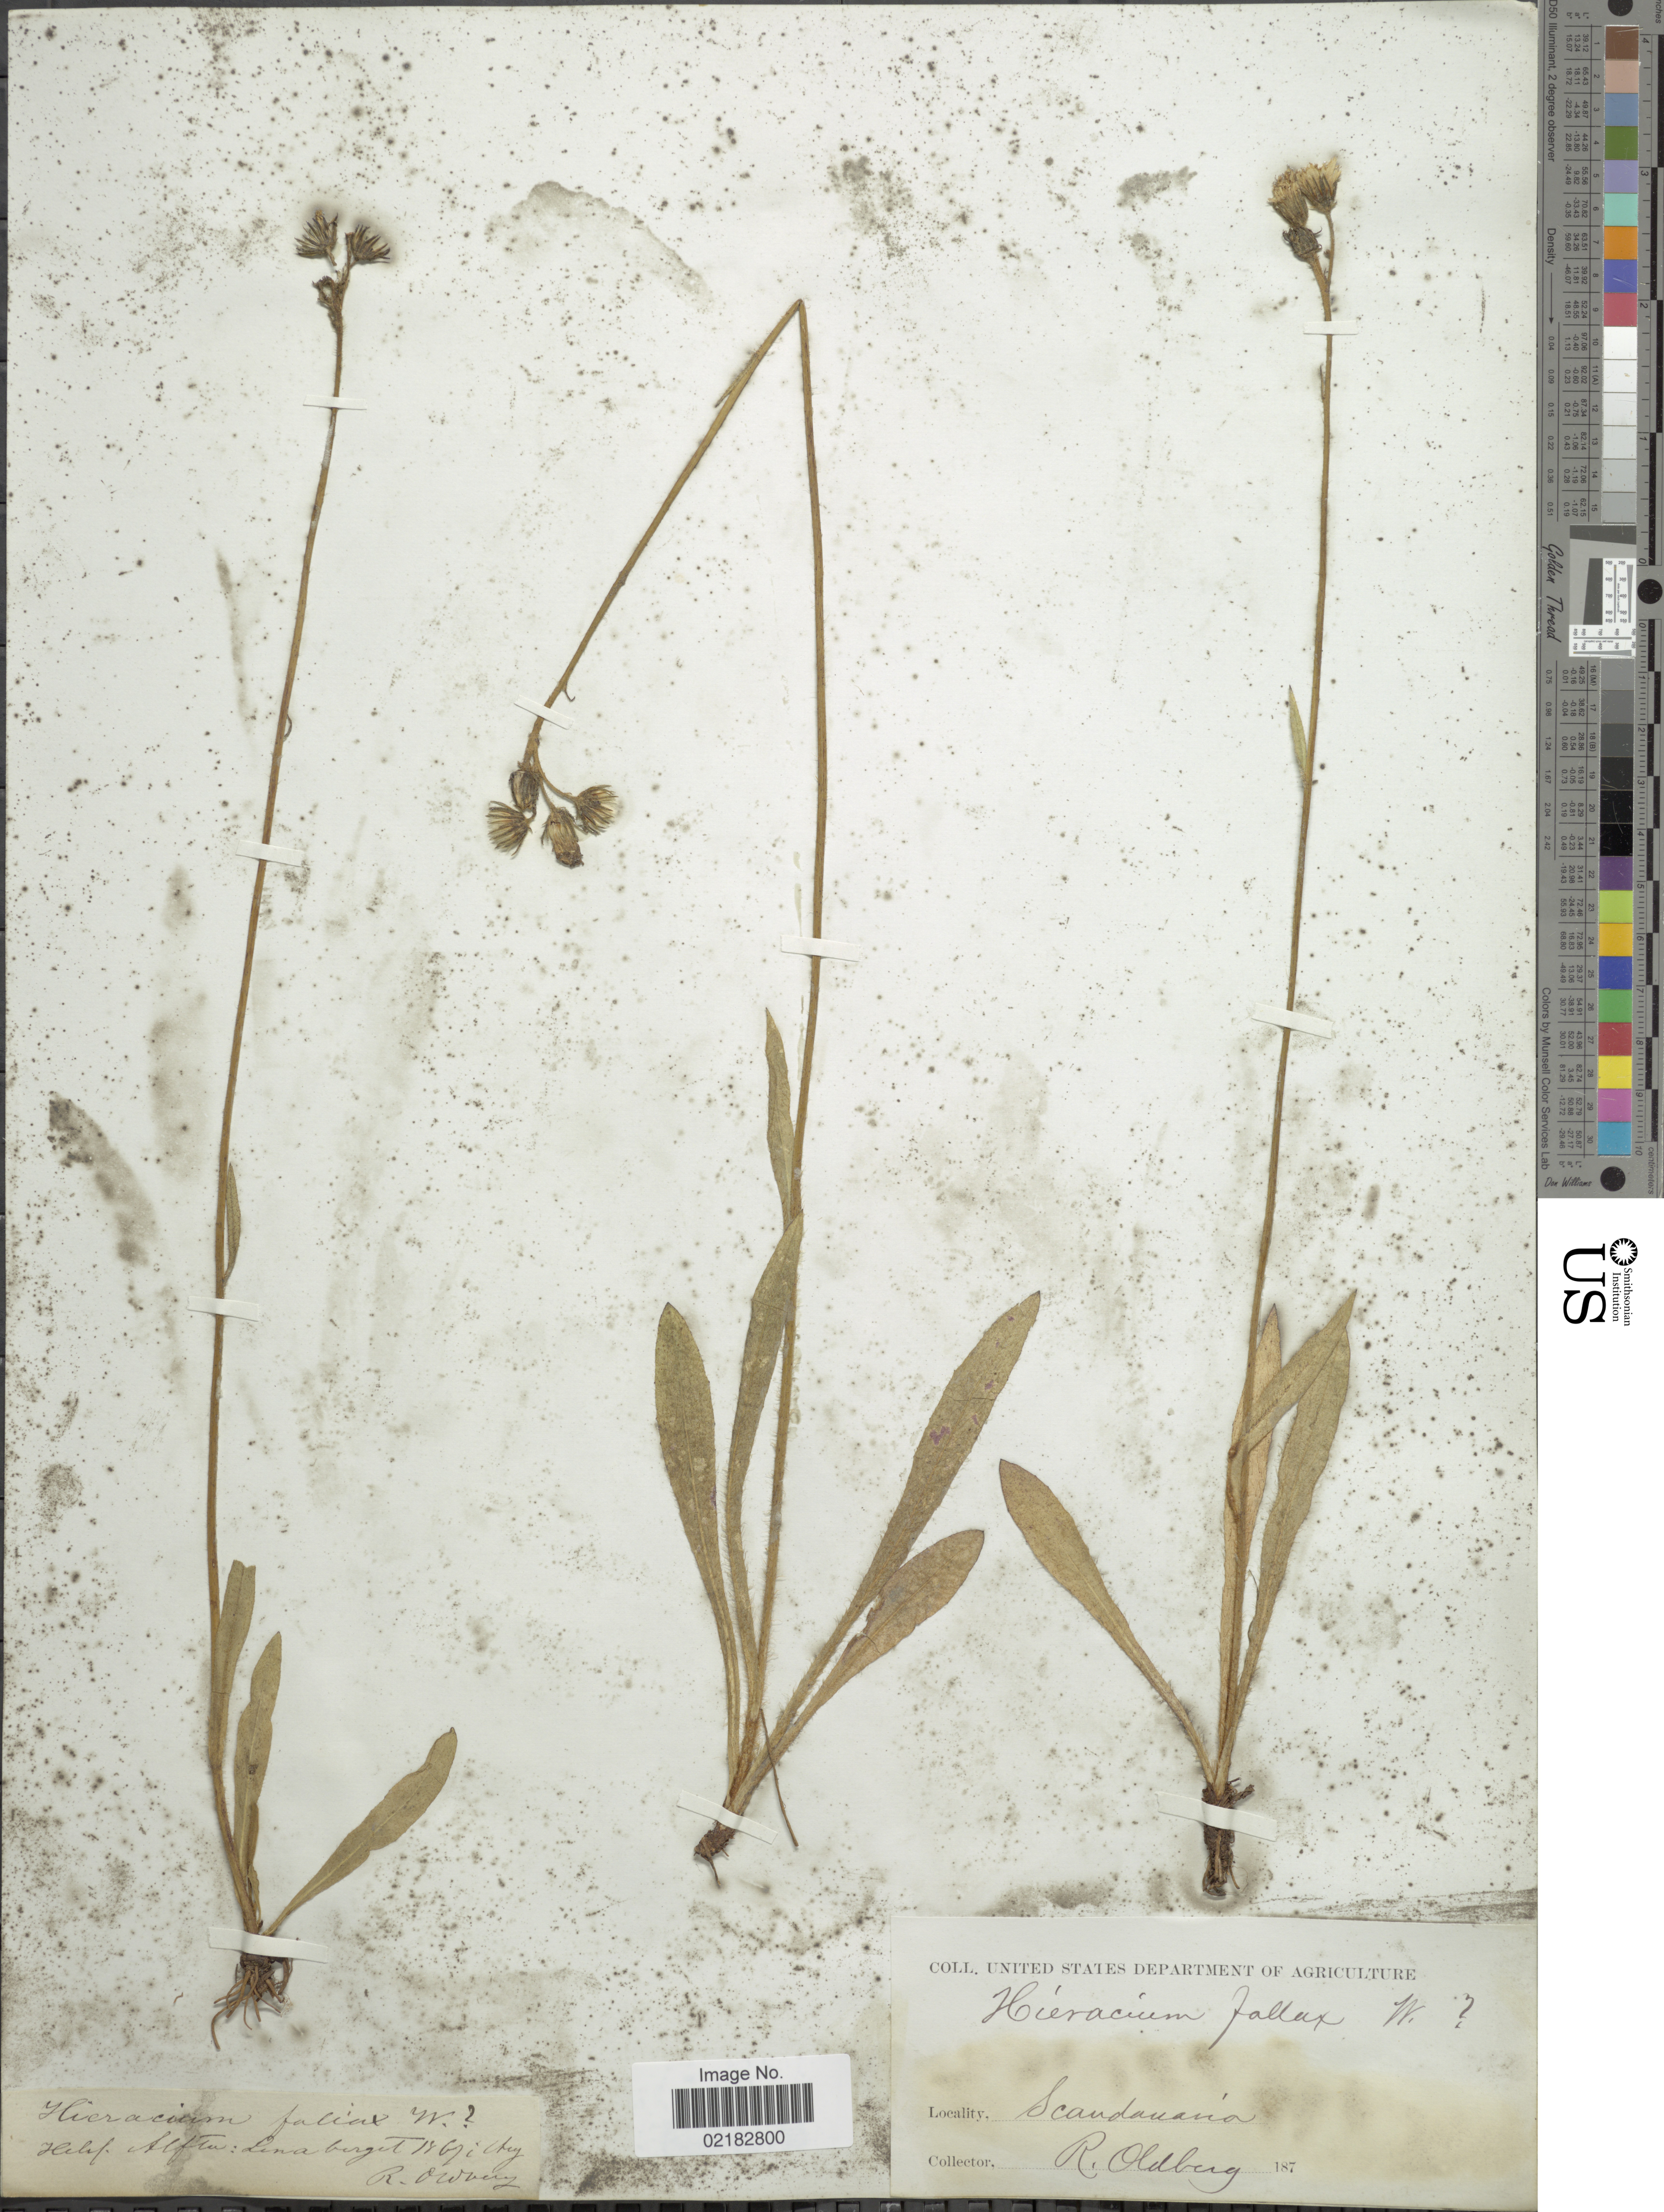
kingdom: Plantae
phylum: Tracheophyta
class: Magnoliopsida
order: Asterales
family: Asteraceae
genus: Pilosella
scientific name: Pilosella setigera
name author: Fr.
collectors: R. Oldberg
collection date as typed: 187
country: Sweden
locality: Helsl. Alfta: Lenaberget Scandanavia